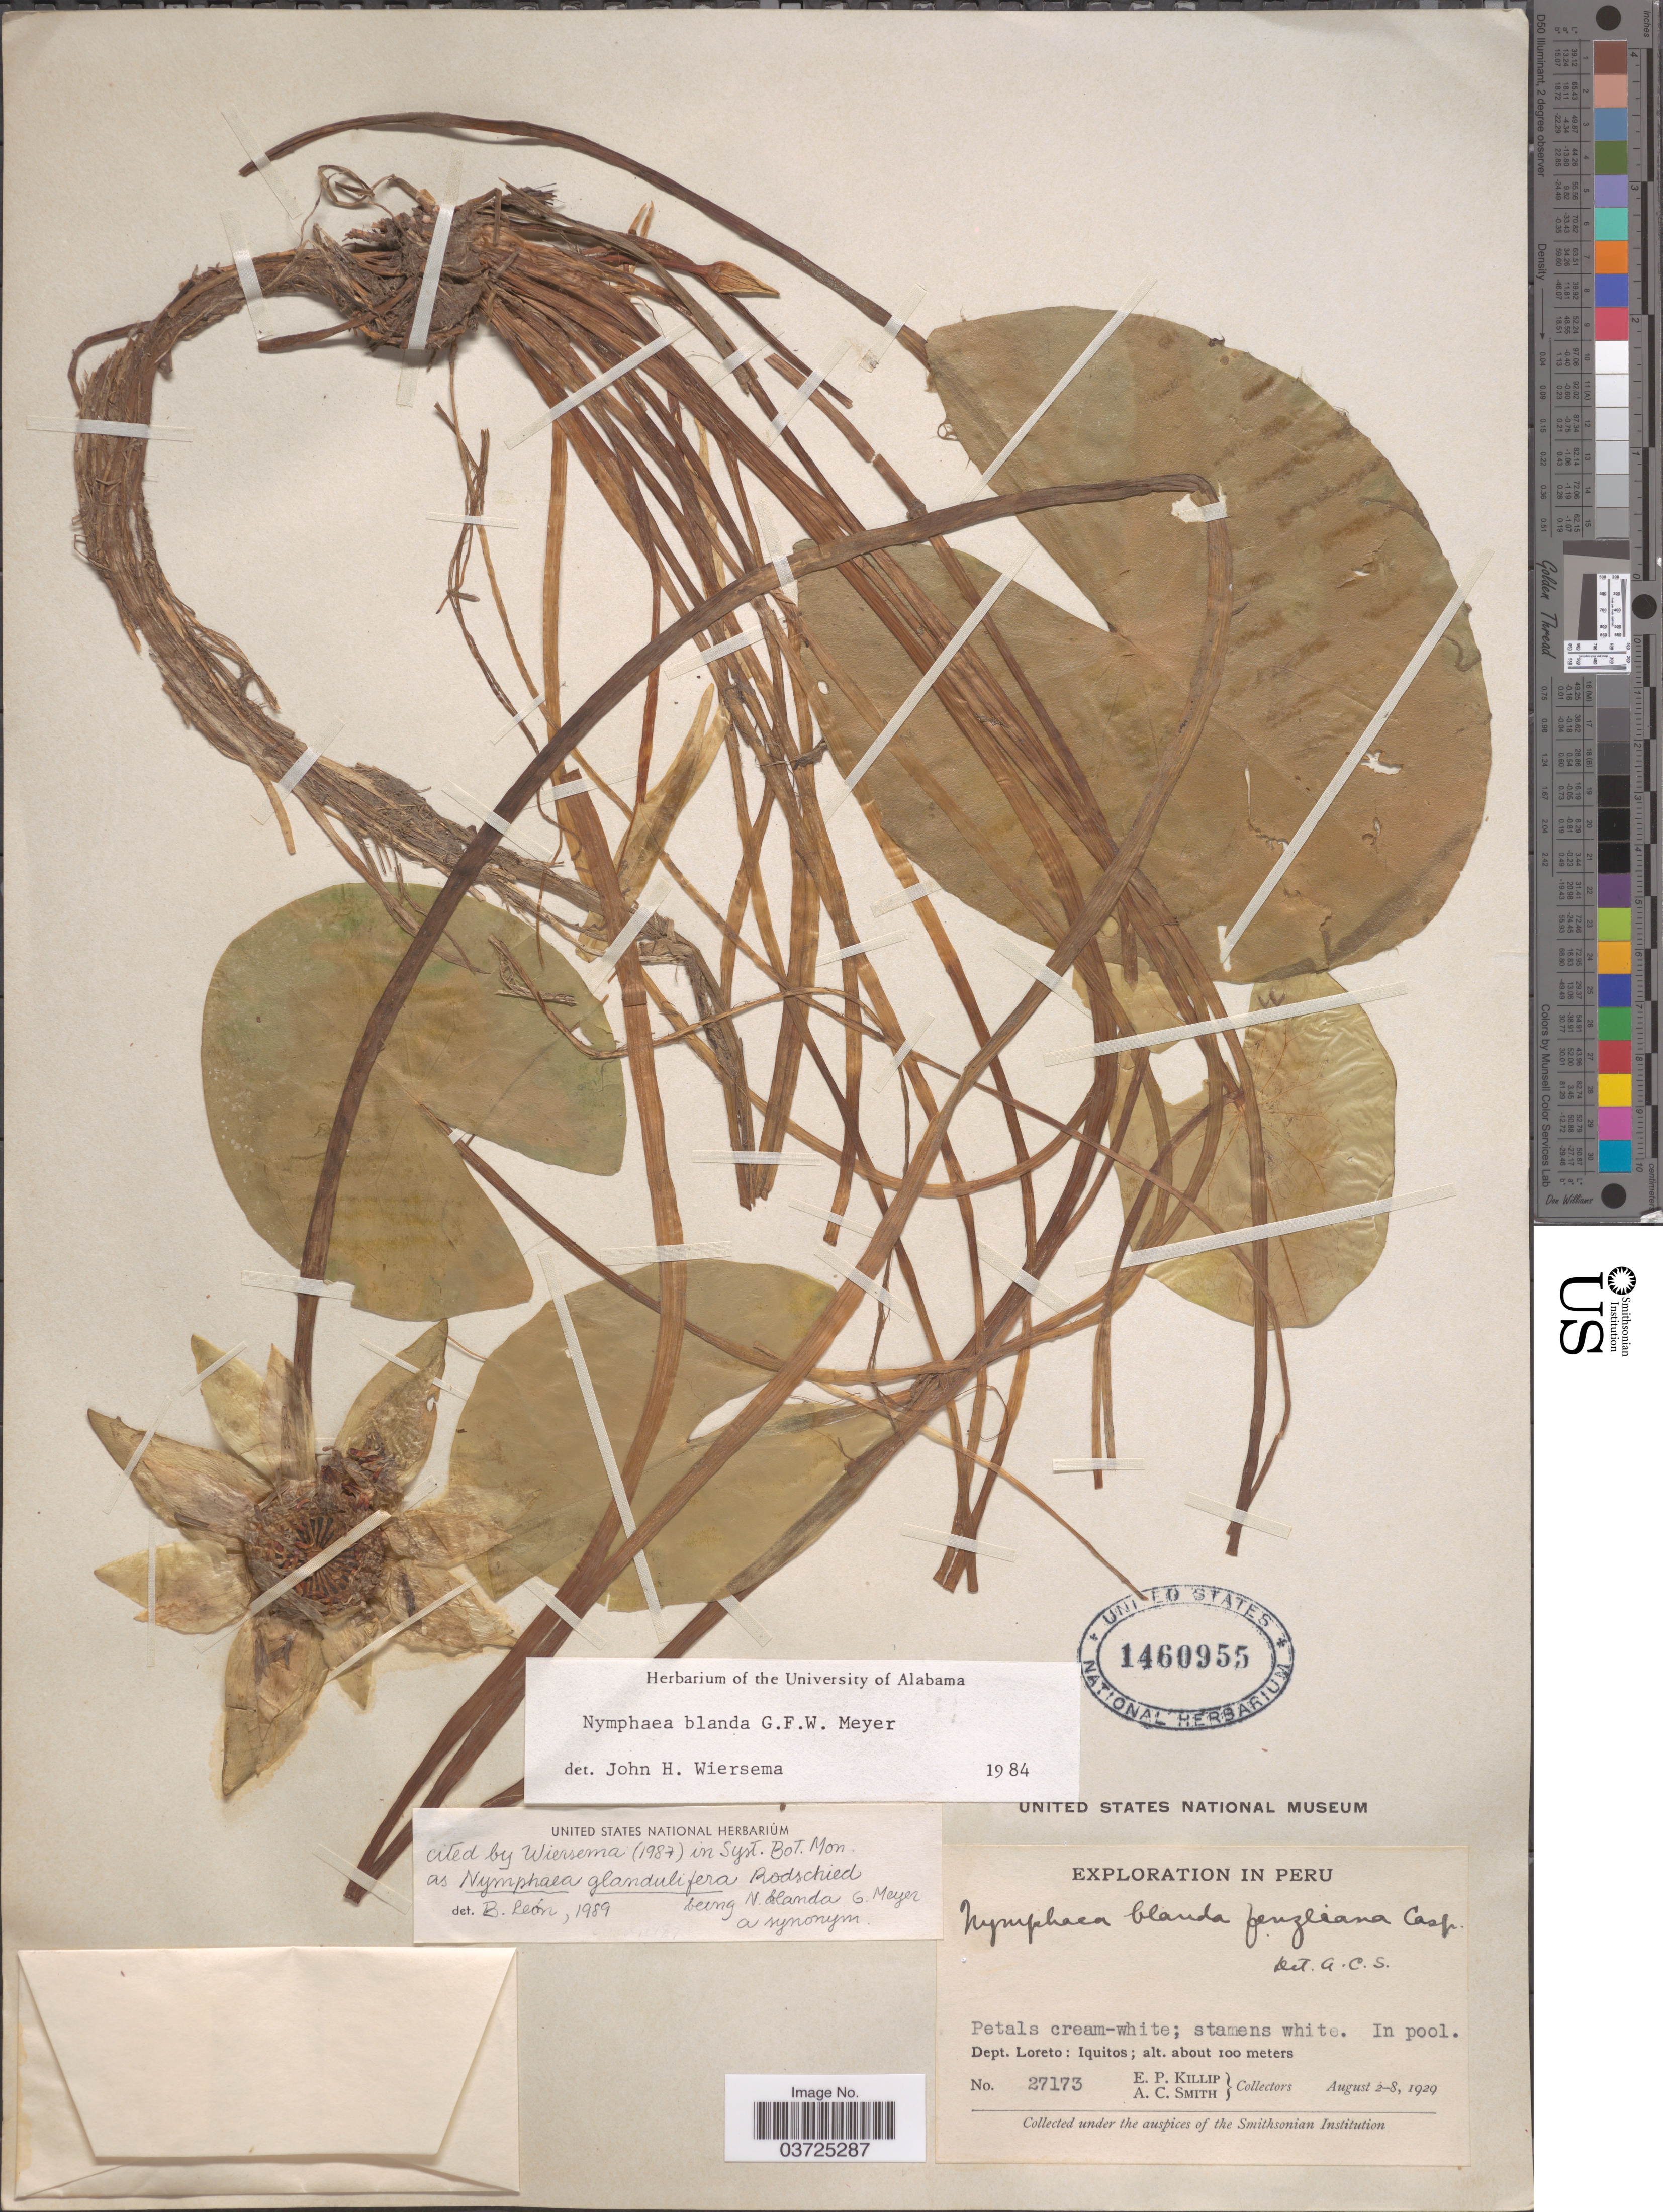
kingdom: Plantae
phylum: Tracheophyta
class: Magnoliopsida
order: Nymphaeales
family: Nymphaeaceae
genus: Nymphaea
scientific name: Nymphaea glandulifera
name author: Rodschied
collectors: E. P. Killip & A. C. Smith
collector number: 27173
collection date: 1929-08-02/1929-08-08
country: Peru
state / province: Loreto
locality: Dept. Loreto: Iquitos.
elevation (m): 100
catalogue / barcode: US 1460955